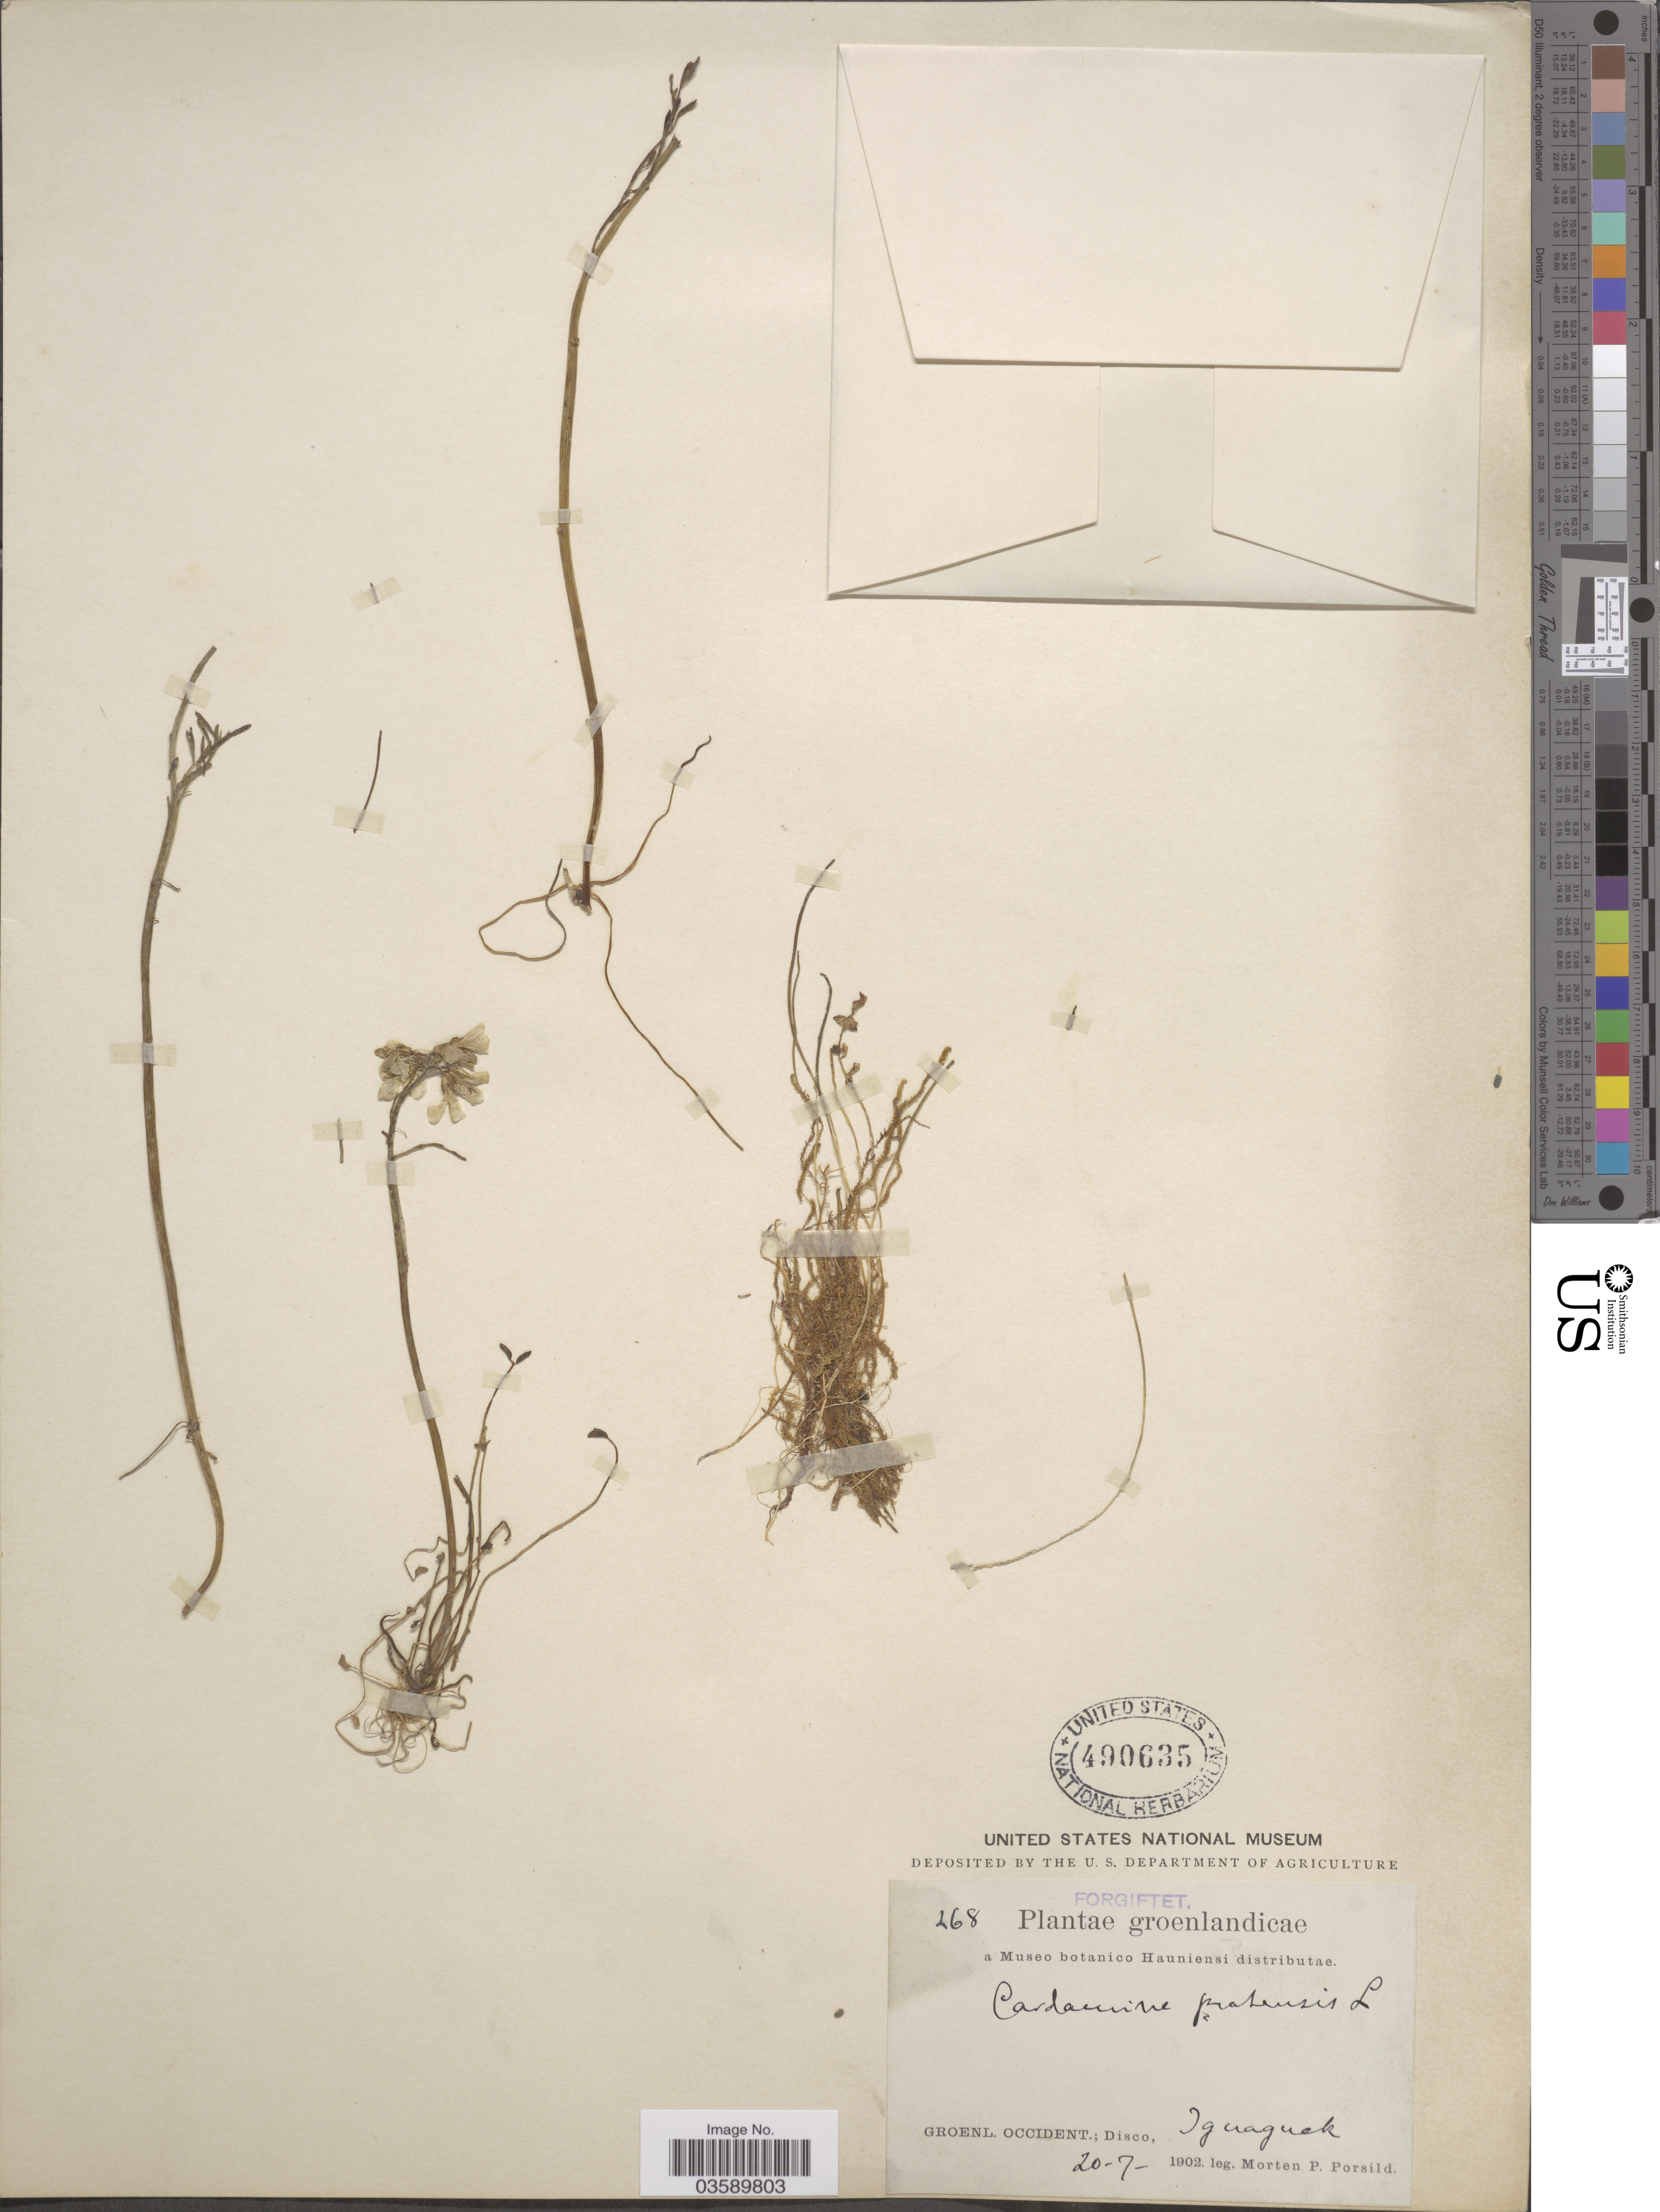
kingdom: Plantae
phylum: Tracheophyta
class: Magnoliopsida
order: Brassicales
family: Brassicaceae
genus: Cardamine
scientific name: Cardamine pratensis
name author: L.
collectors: M. P. Porsild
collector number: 268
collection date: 1902-07-20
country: Greenland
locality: Groenlandicae. Groenl. Occident.; Disco, Iguaguak [interpreted].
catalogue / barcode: US 490635